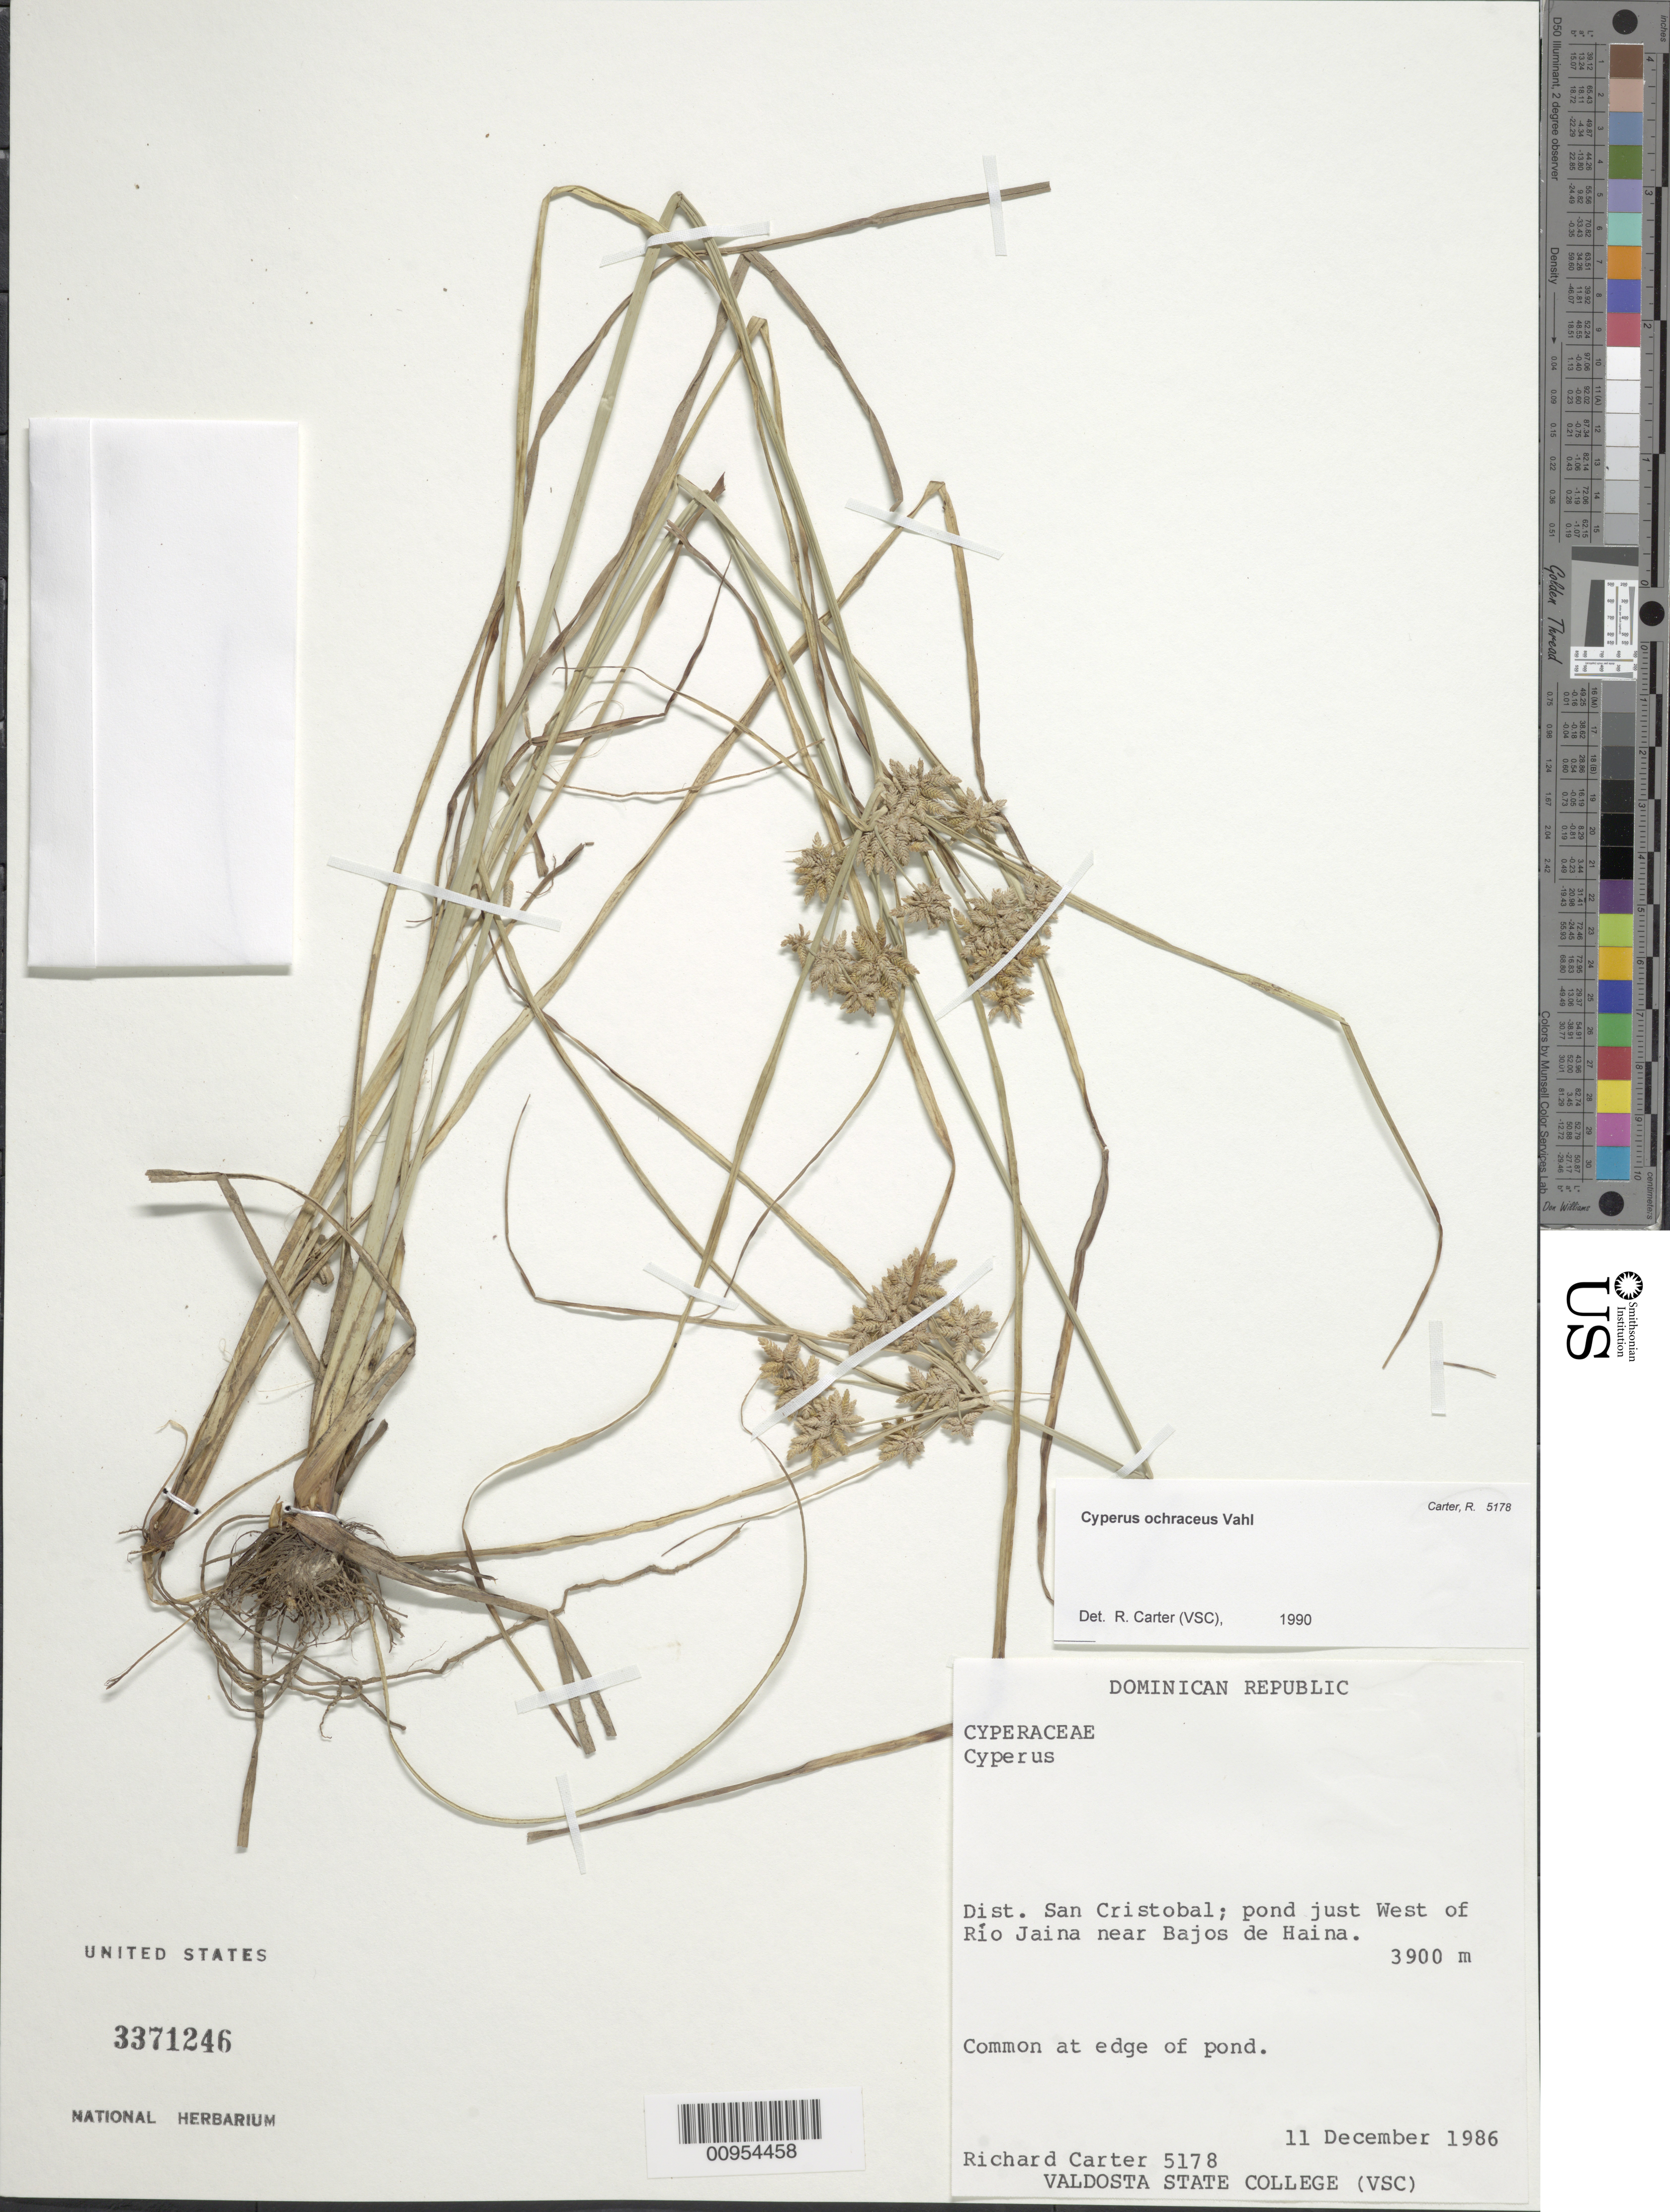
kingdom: Plantae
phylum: Tracheophyta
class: Liliopsida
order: Poales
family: Cyperaceae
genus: Cyperus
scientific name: Cyperus ochraceus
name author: Vahl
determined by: Carter, R.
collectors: R. Carter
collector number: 5178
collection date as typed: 11 Dec 1986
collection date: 1986-12-11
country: Dominican Republic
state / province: San Cristobal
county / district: San Cristobal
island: Hispaniola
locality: Pond just W of Río Jaina, near Bajos de Haina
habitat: Pond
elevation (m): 3900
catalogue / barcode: US 3371246